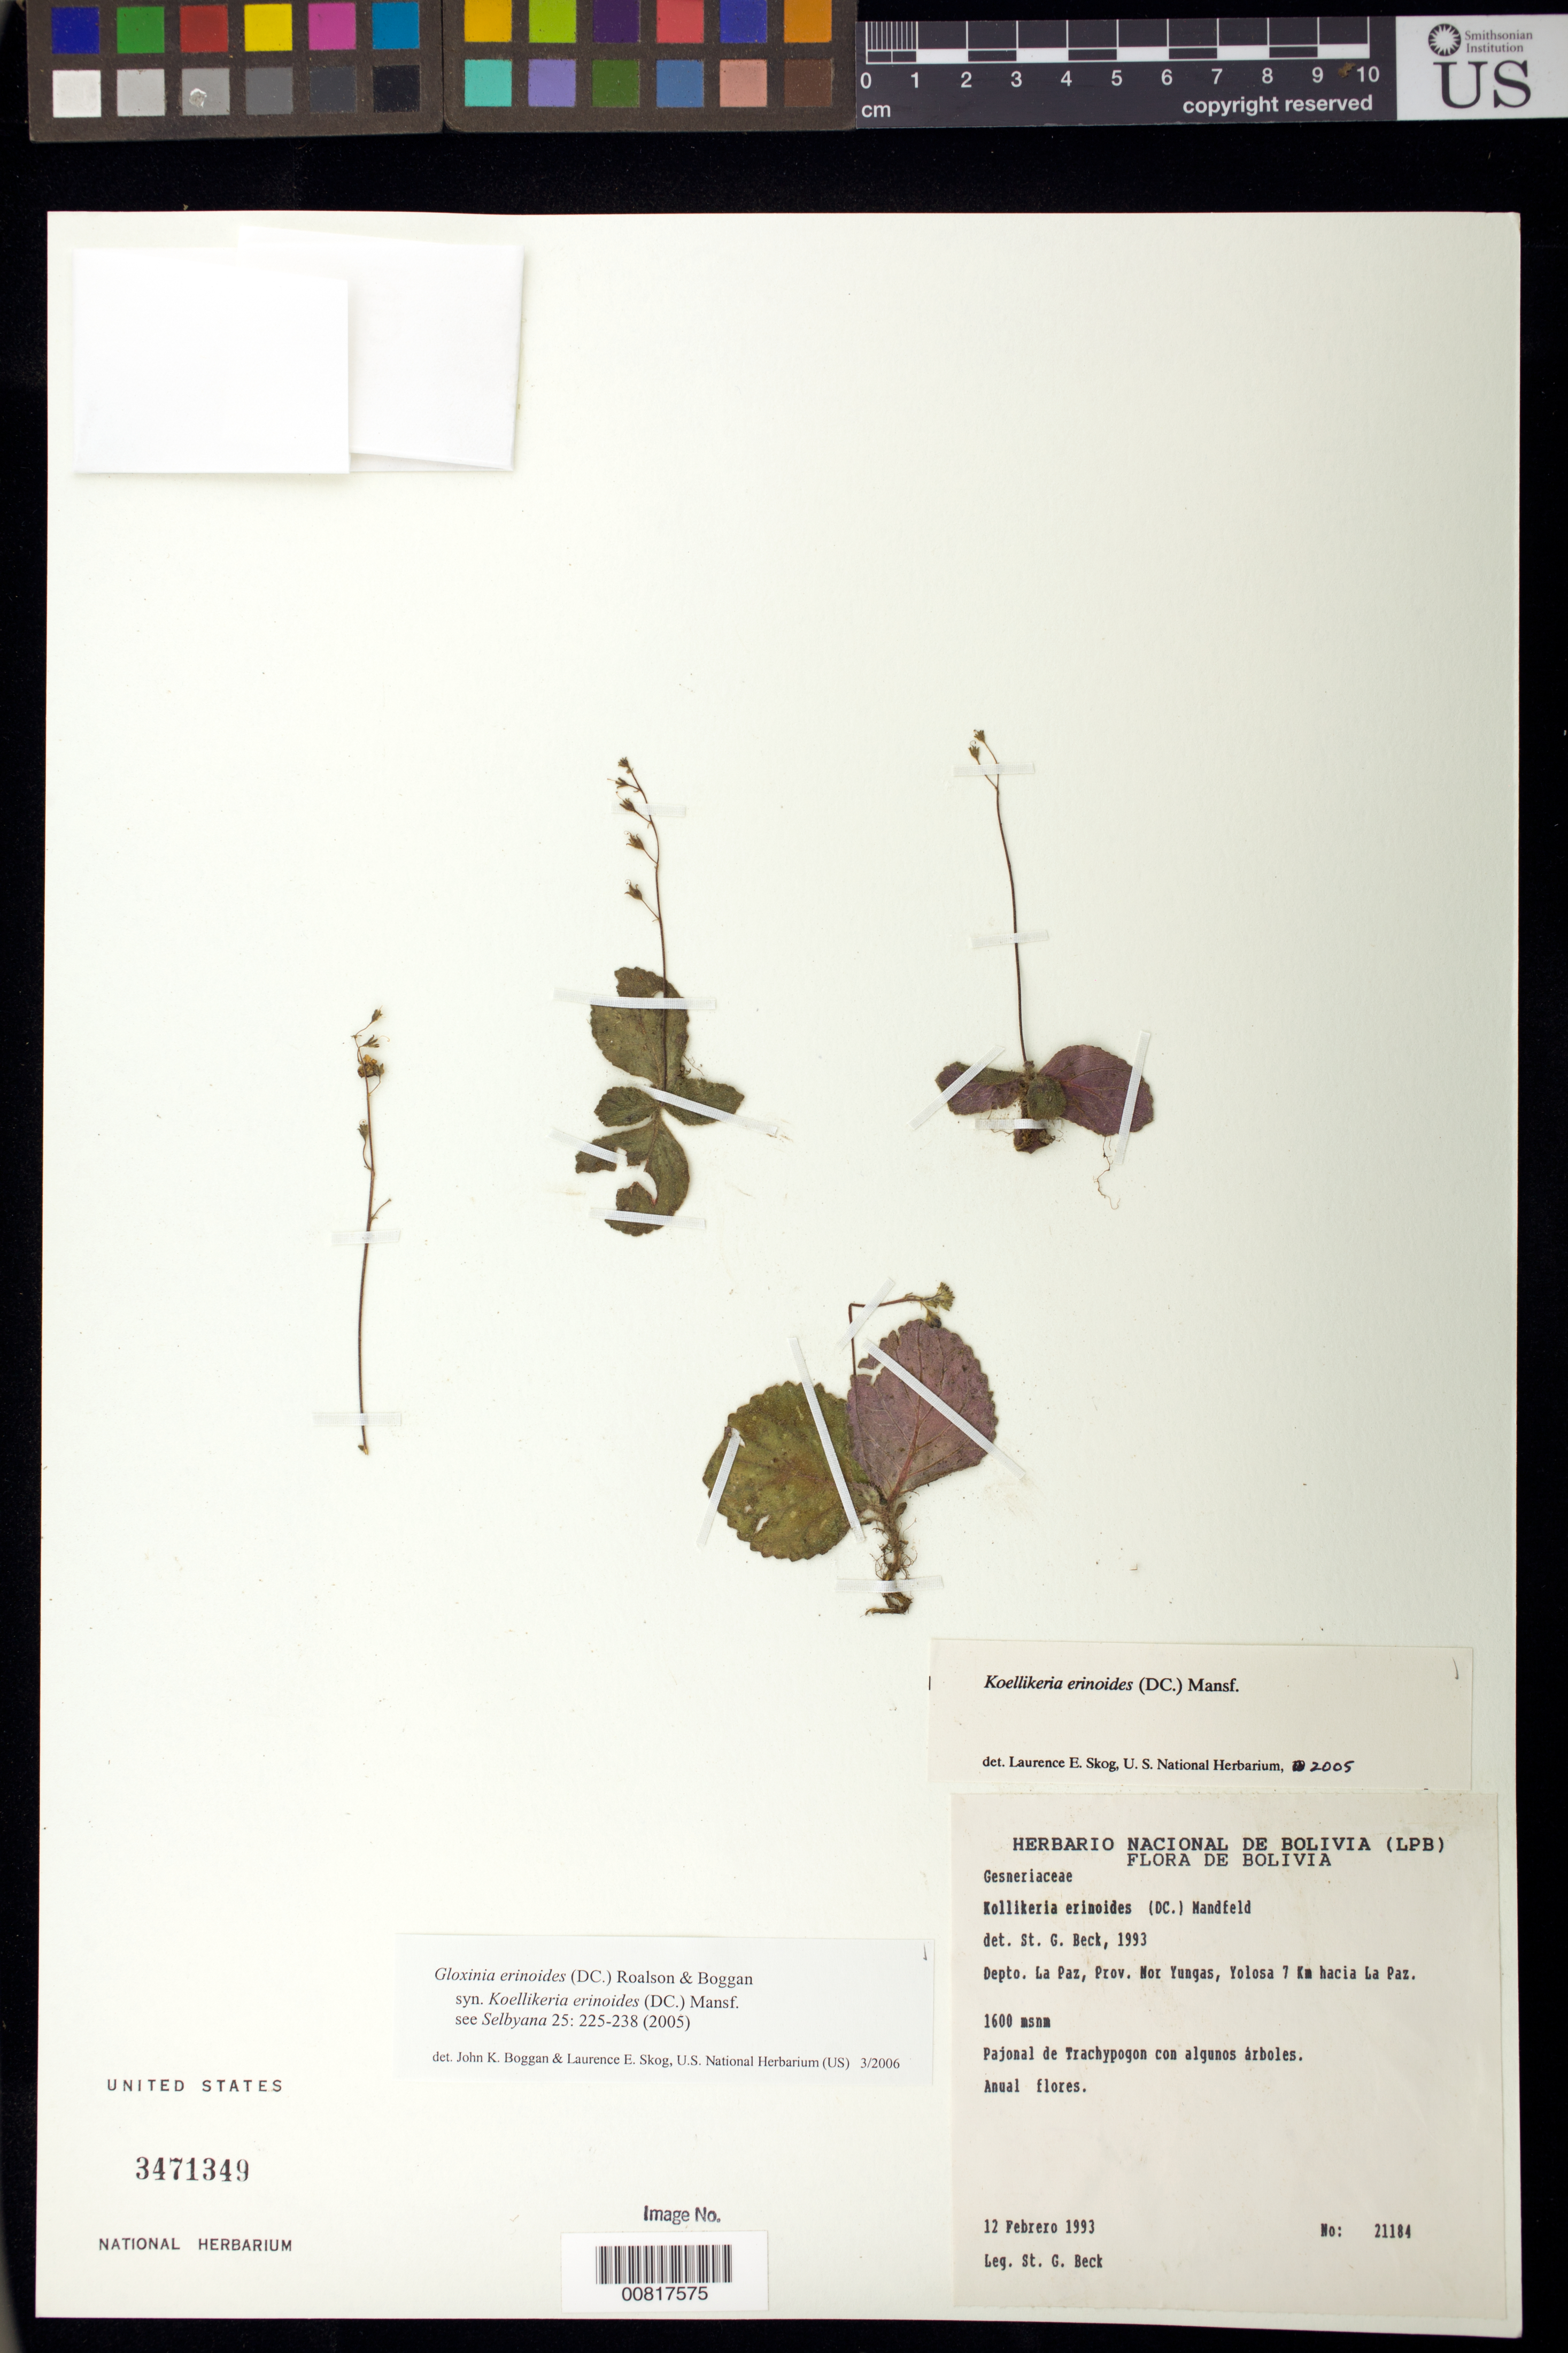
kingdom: Plantae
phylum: Tracheophyta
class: Magnoliopsida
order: Lamiales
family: Gesneriaceae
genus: Gloxinia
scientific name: Gloxinia erinoides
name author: (DC.) Roalson & Boggan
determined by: Boggan, J. K.; Skog, L. E.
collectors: S. G. Beck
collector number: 21184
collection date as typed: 12 Feb 1993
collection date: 1993-02-12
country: Bolivia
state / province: La Paz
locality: Depto. La Paz, Prov. Nor Yungas, Yolosa 7 km hacia La Paz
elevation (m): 1600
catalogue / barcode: US 3471349